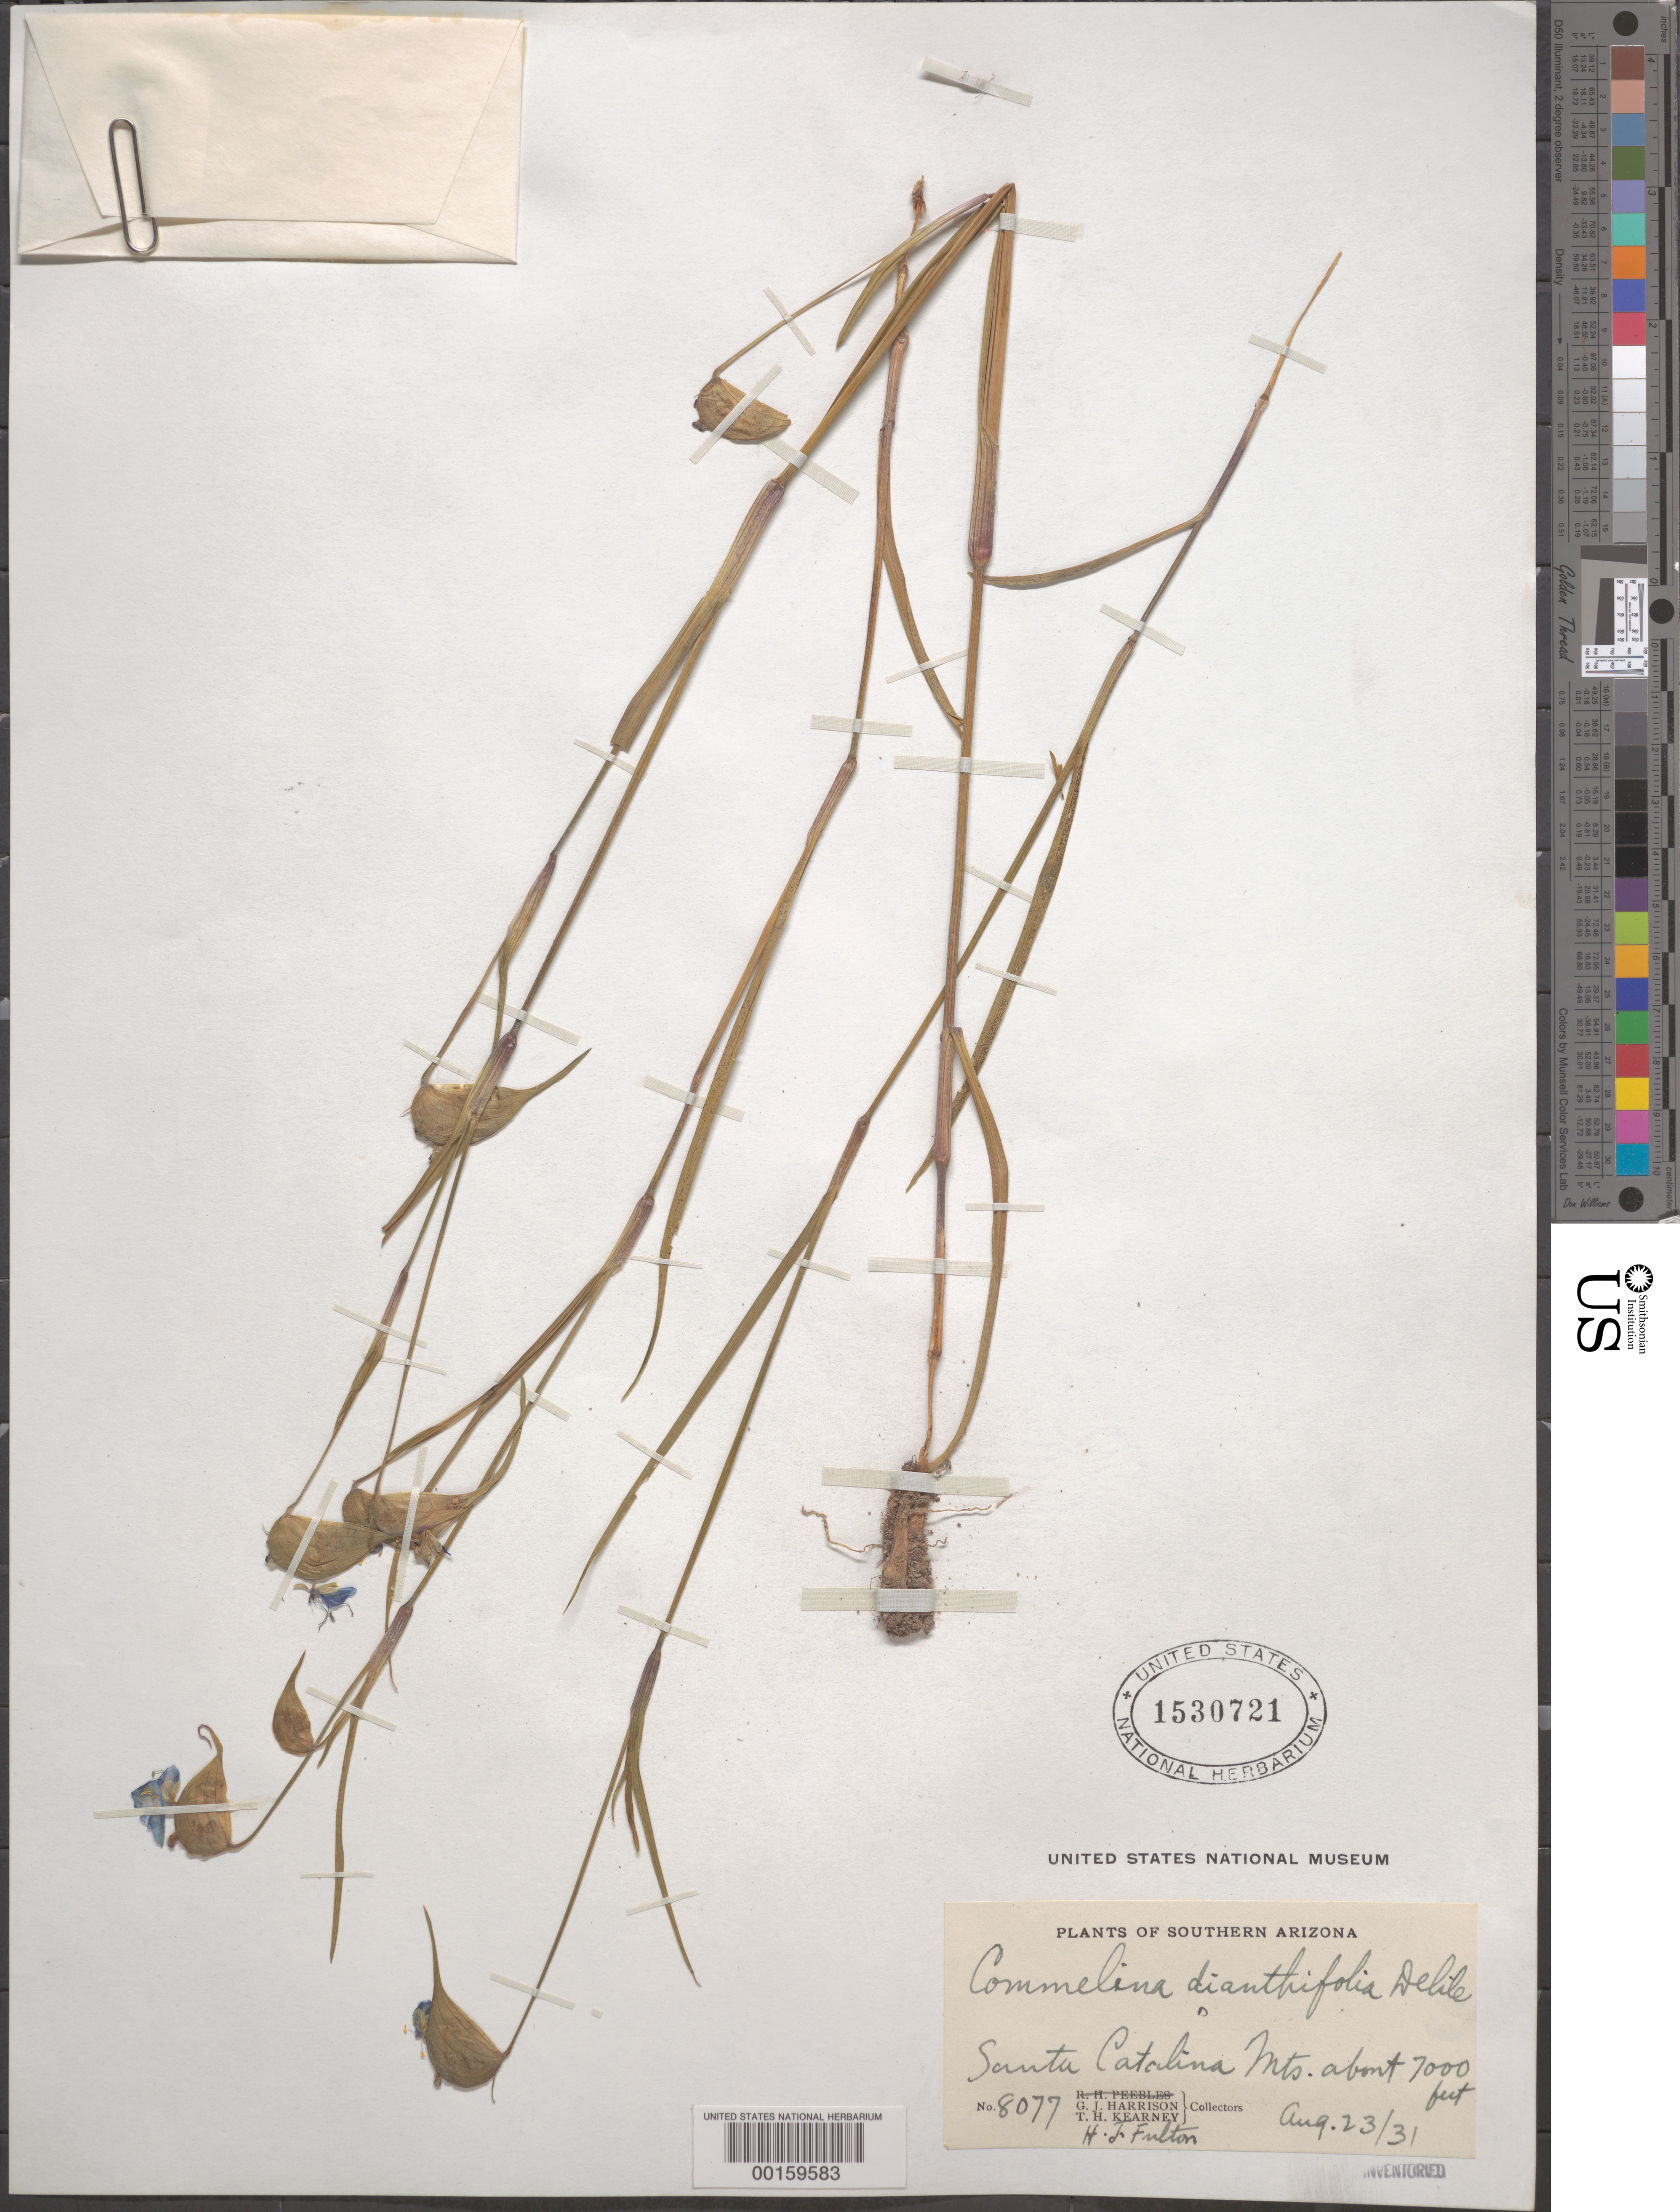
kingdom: Plantae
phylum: Tracheophyta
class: Liliopsida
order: Commelinales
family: Commelinaceae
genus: Commelina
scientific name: Commelina dianthifolia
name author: Redouté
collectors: G. J. Harrison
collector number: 8077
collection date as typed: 23 Aug 1931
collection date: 1931-08-23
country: United States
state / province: Arizona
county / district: Pima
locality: Santa Catalina Mts.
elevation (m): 2135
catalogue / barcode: US 1530721